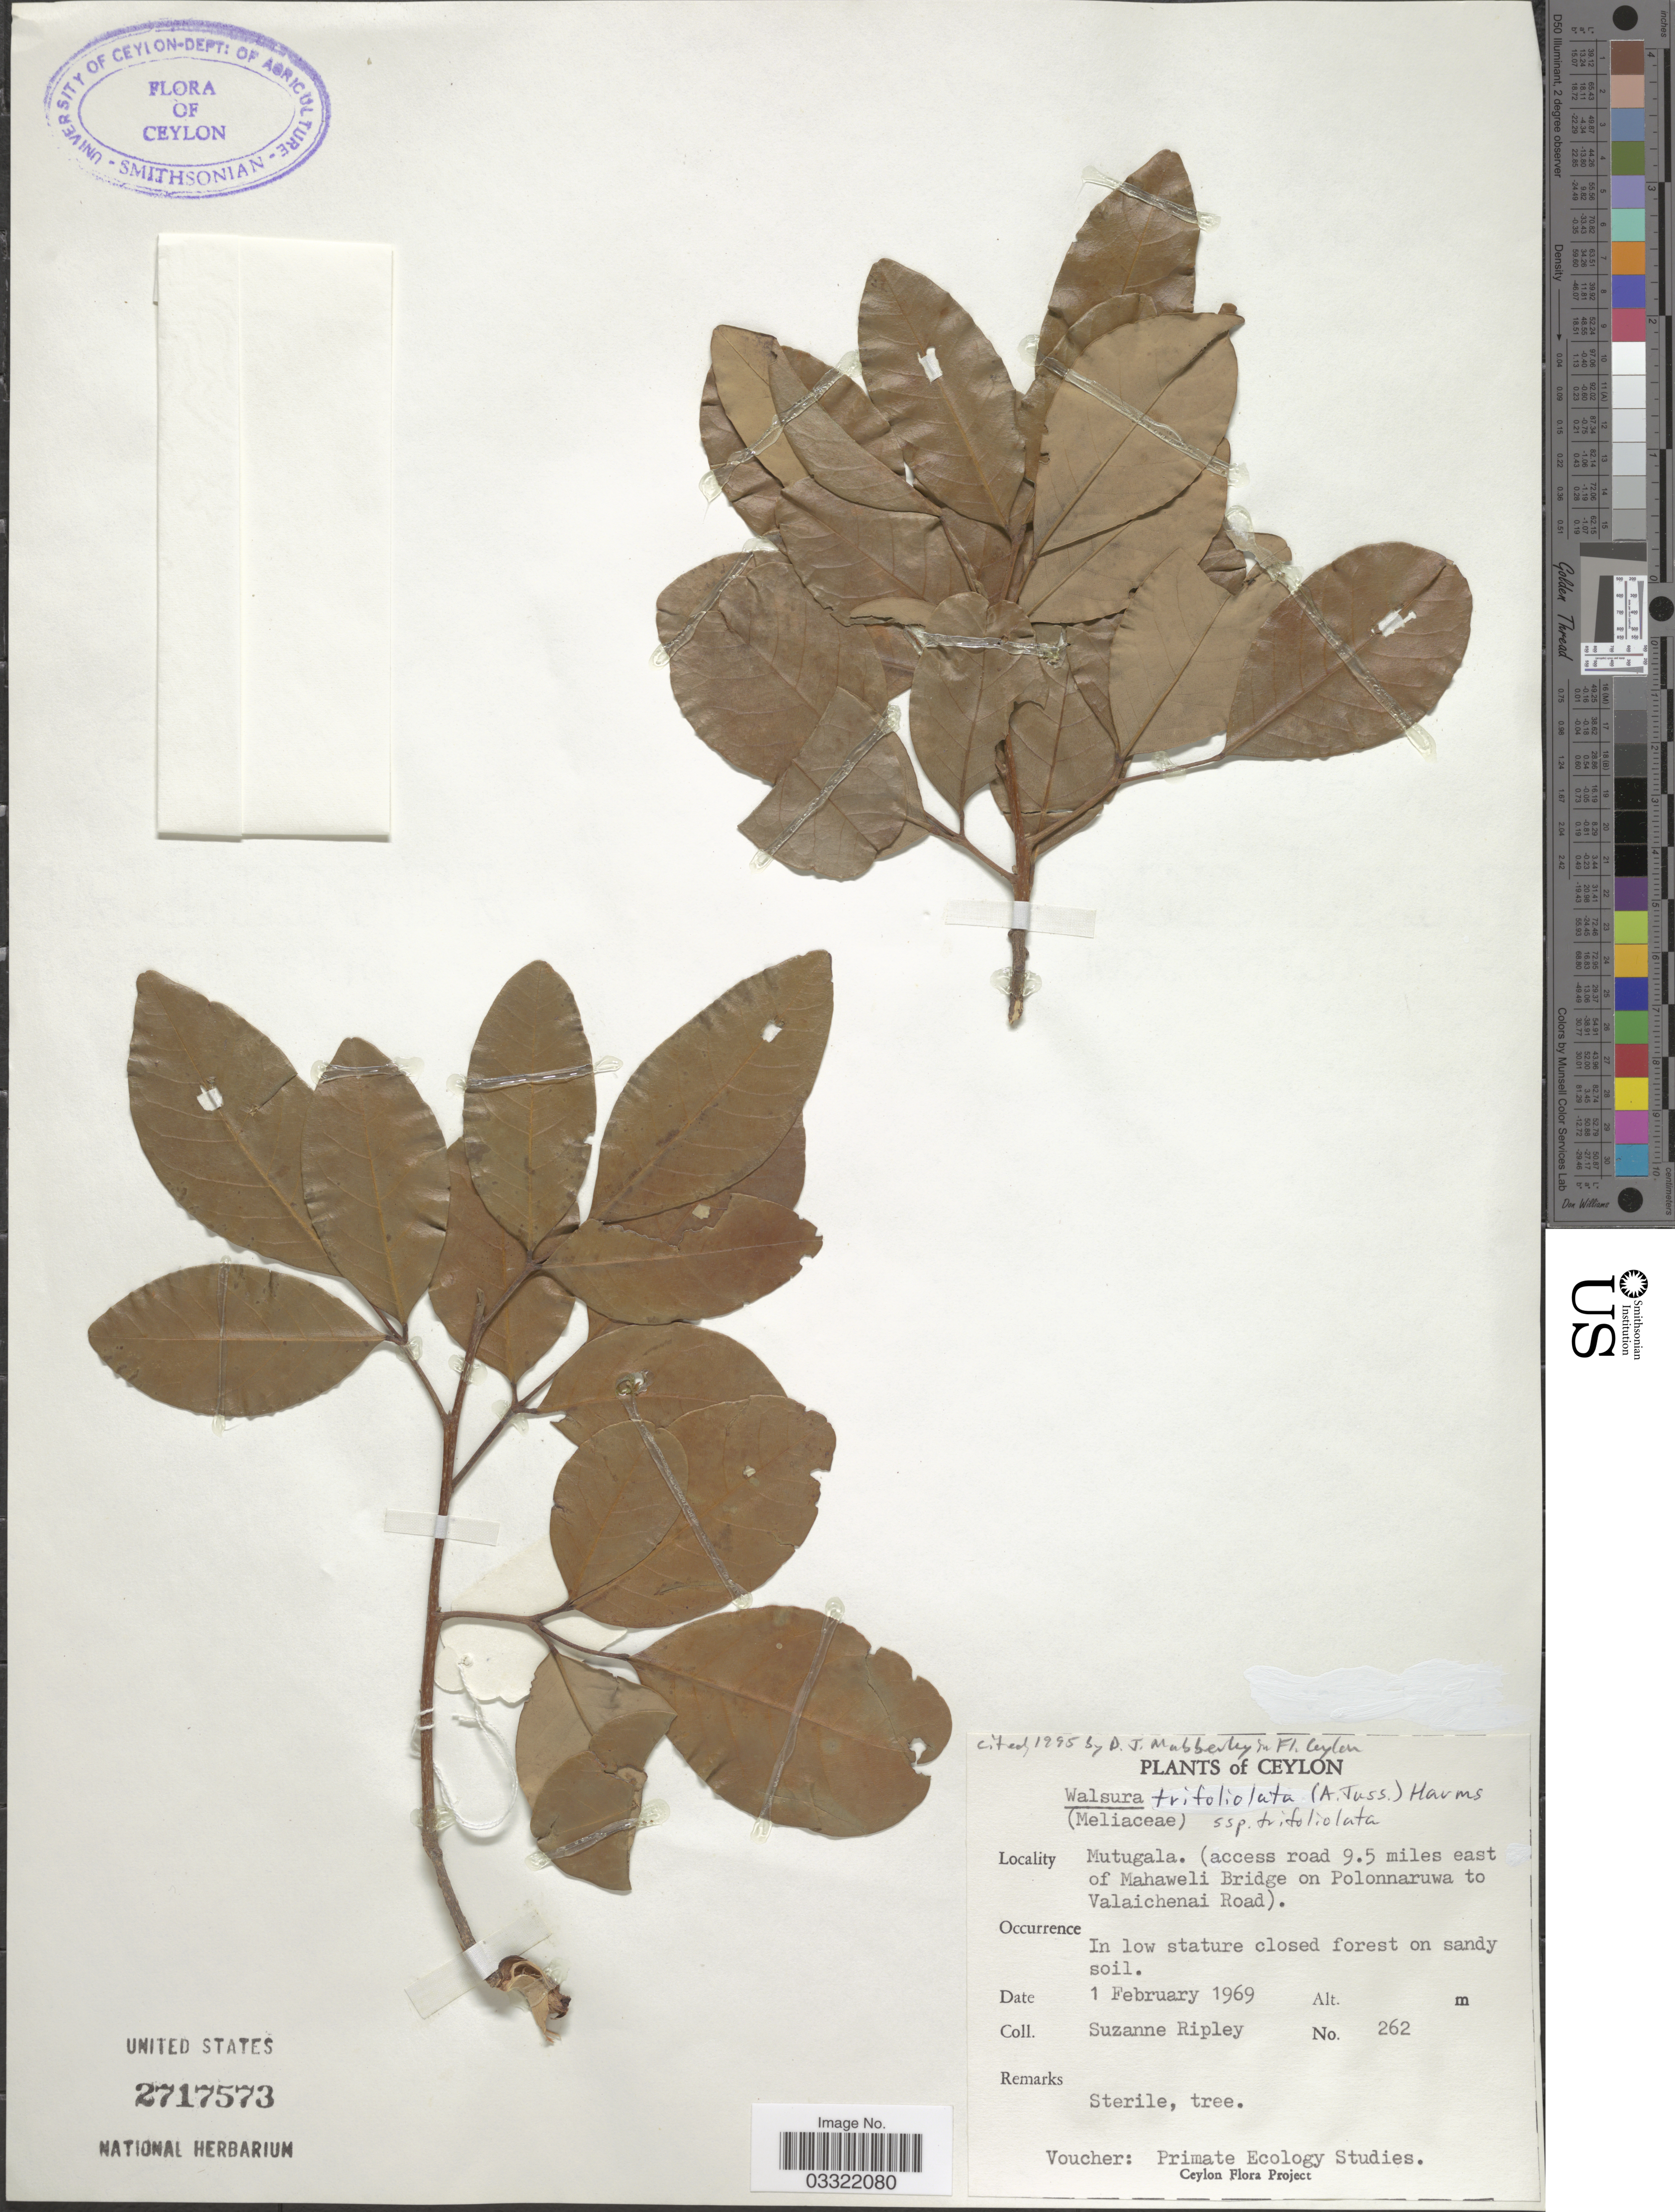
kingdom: Plantae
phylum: Tracheophyta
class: Magnoliopsida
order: Sapindales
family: Meliaceae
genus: Walsura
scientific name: Walsura trifoliolata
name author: (A. Juss.) Harms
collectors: S. Ripley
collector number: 262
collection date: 1969-02-01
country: Sri Lanka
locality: Ceylon, Mutugala. (access road 9.5 miles east of Mahaweli Bridge on Polonnaruwa to Valaichenai Road).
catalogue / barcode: US 2717573